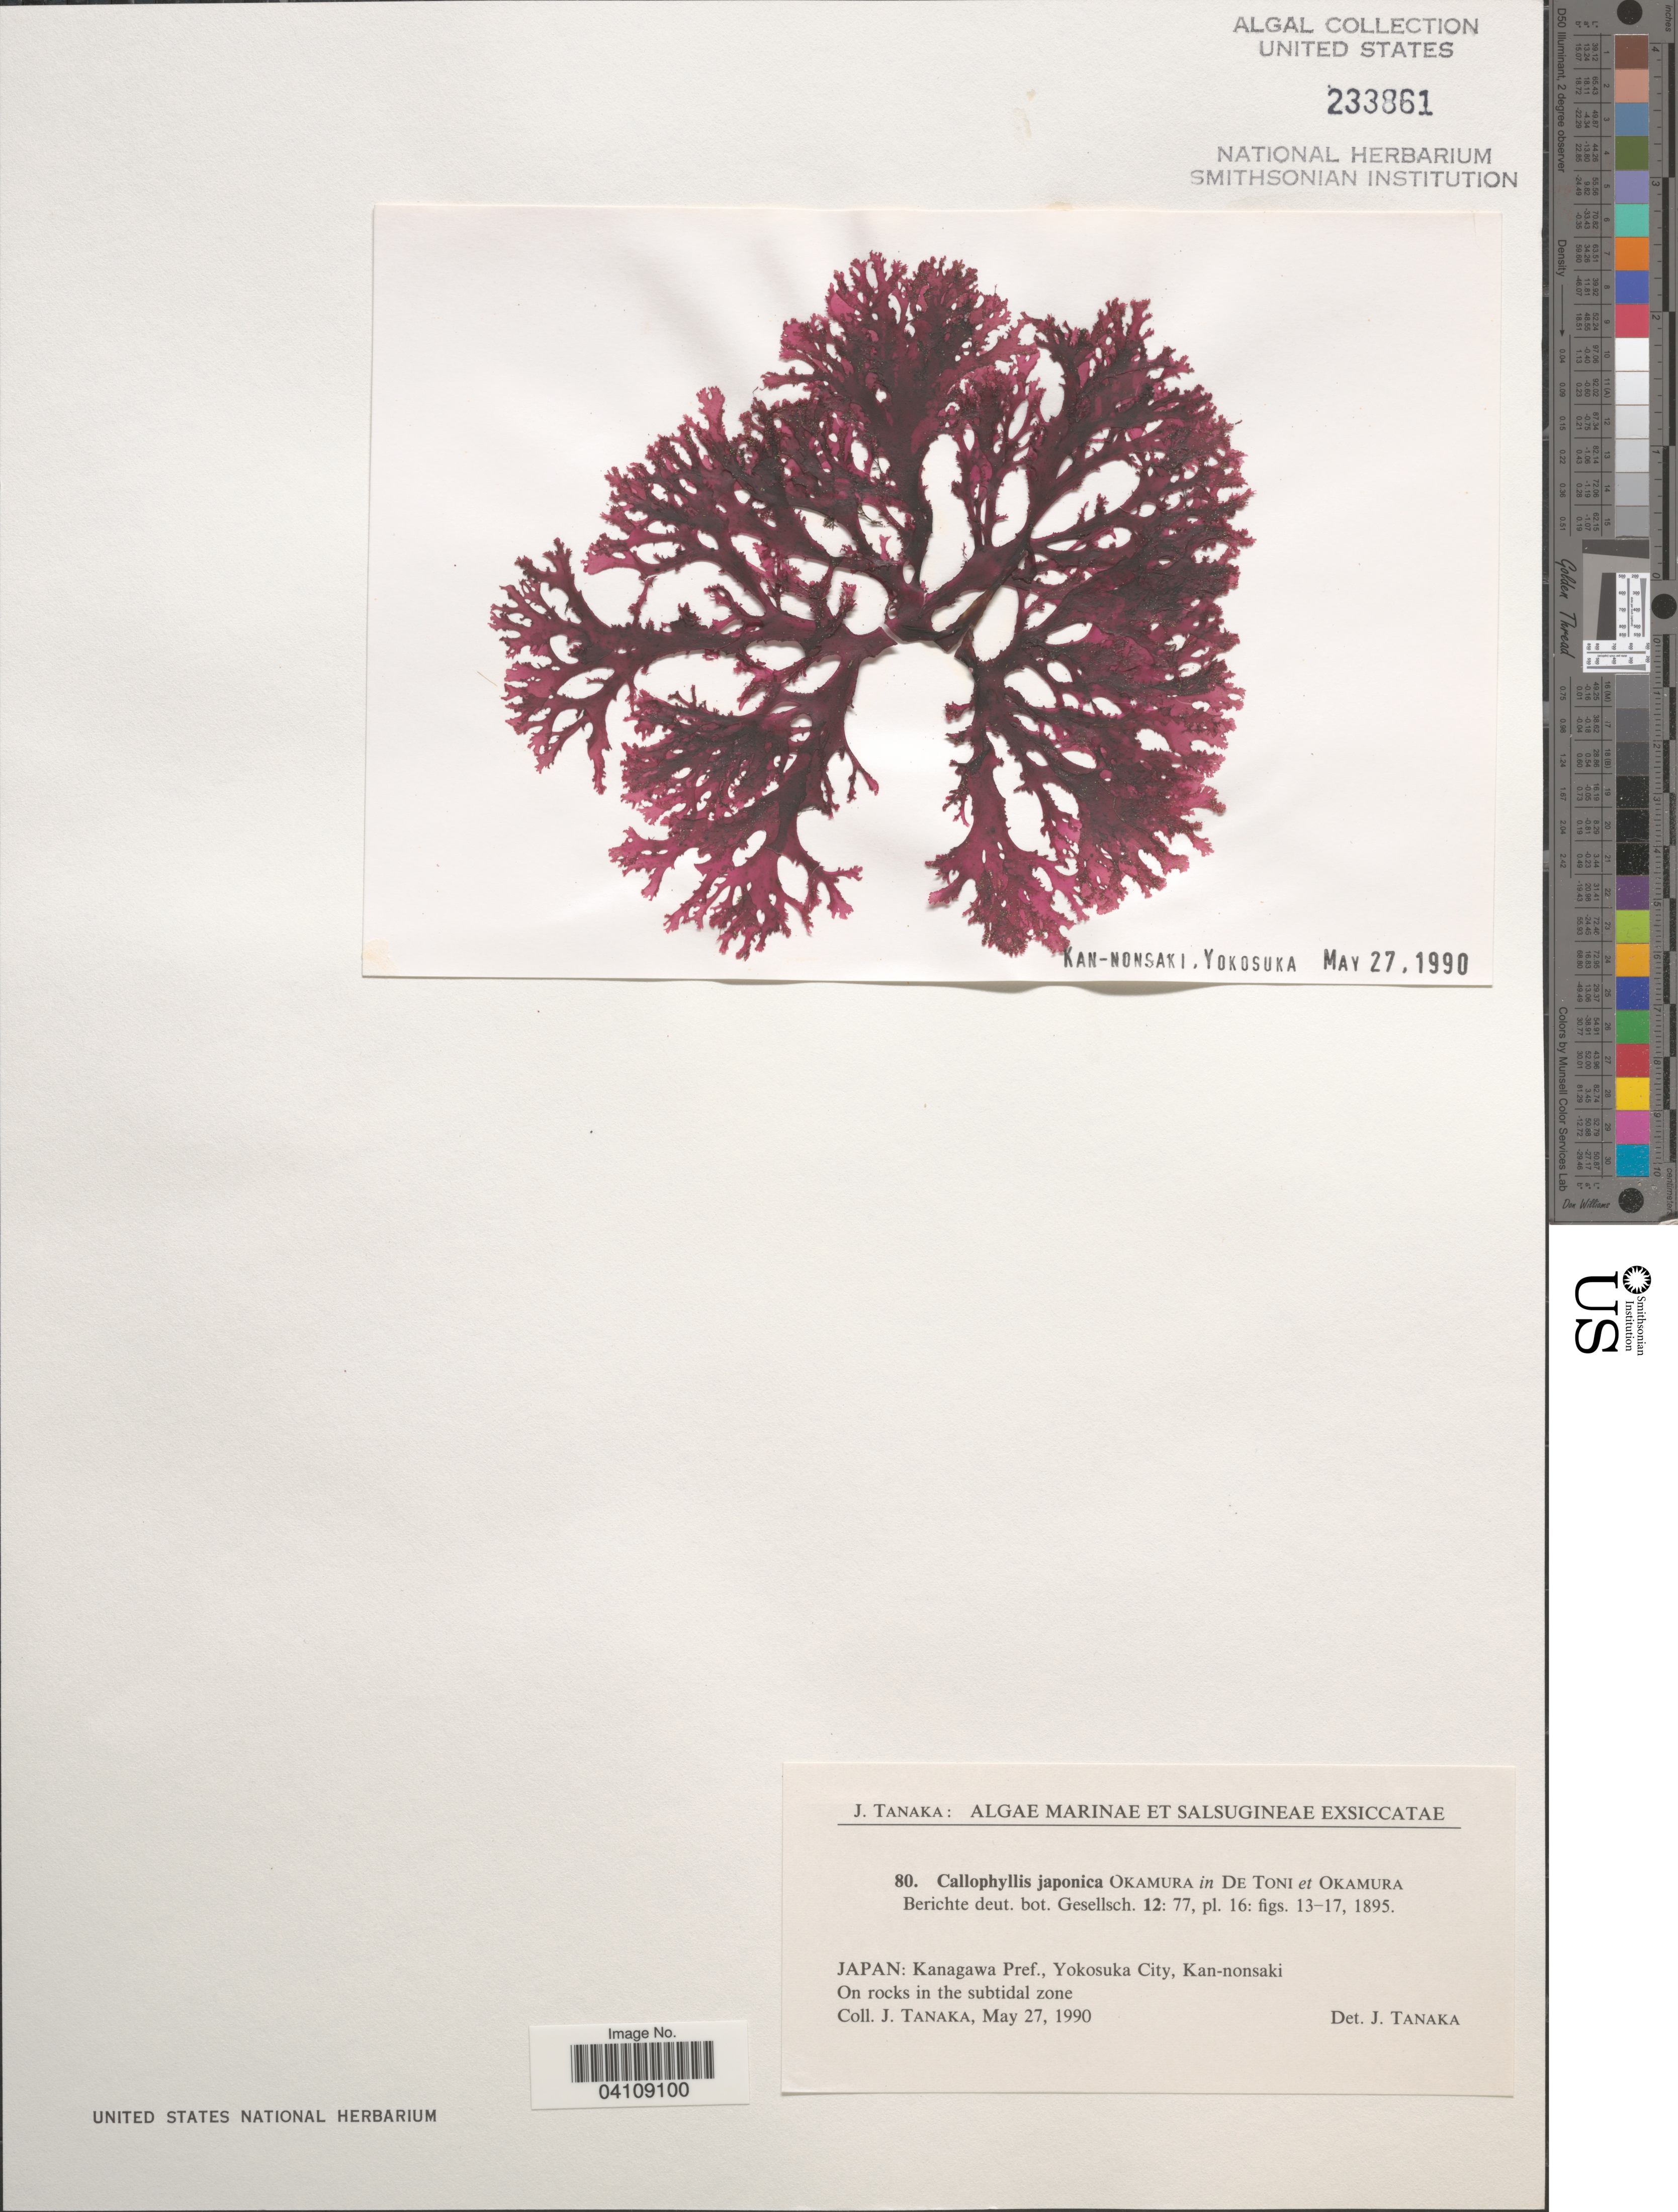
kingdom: Plantae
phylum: Rhodophyta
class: Florideophyceae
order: Gigartinales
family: Kallymeniaceae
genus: Callophyllis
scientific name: Callophyllis japonica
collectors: J. Tanaka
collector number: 80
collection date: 1990-05-27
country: Japan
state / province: Kanagawa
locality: Kanagawa Pref., Yokosuka City, Kan-nonsaki.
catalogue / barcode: US 233861